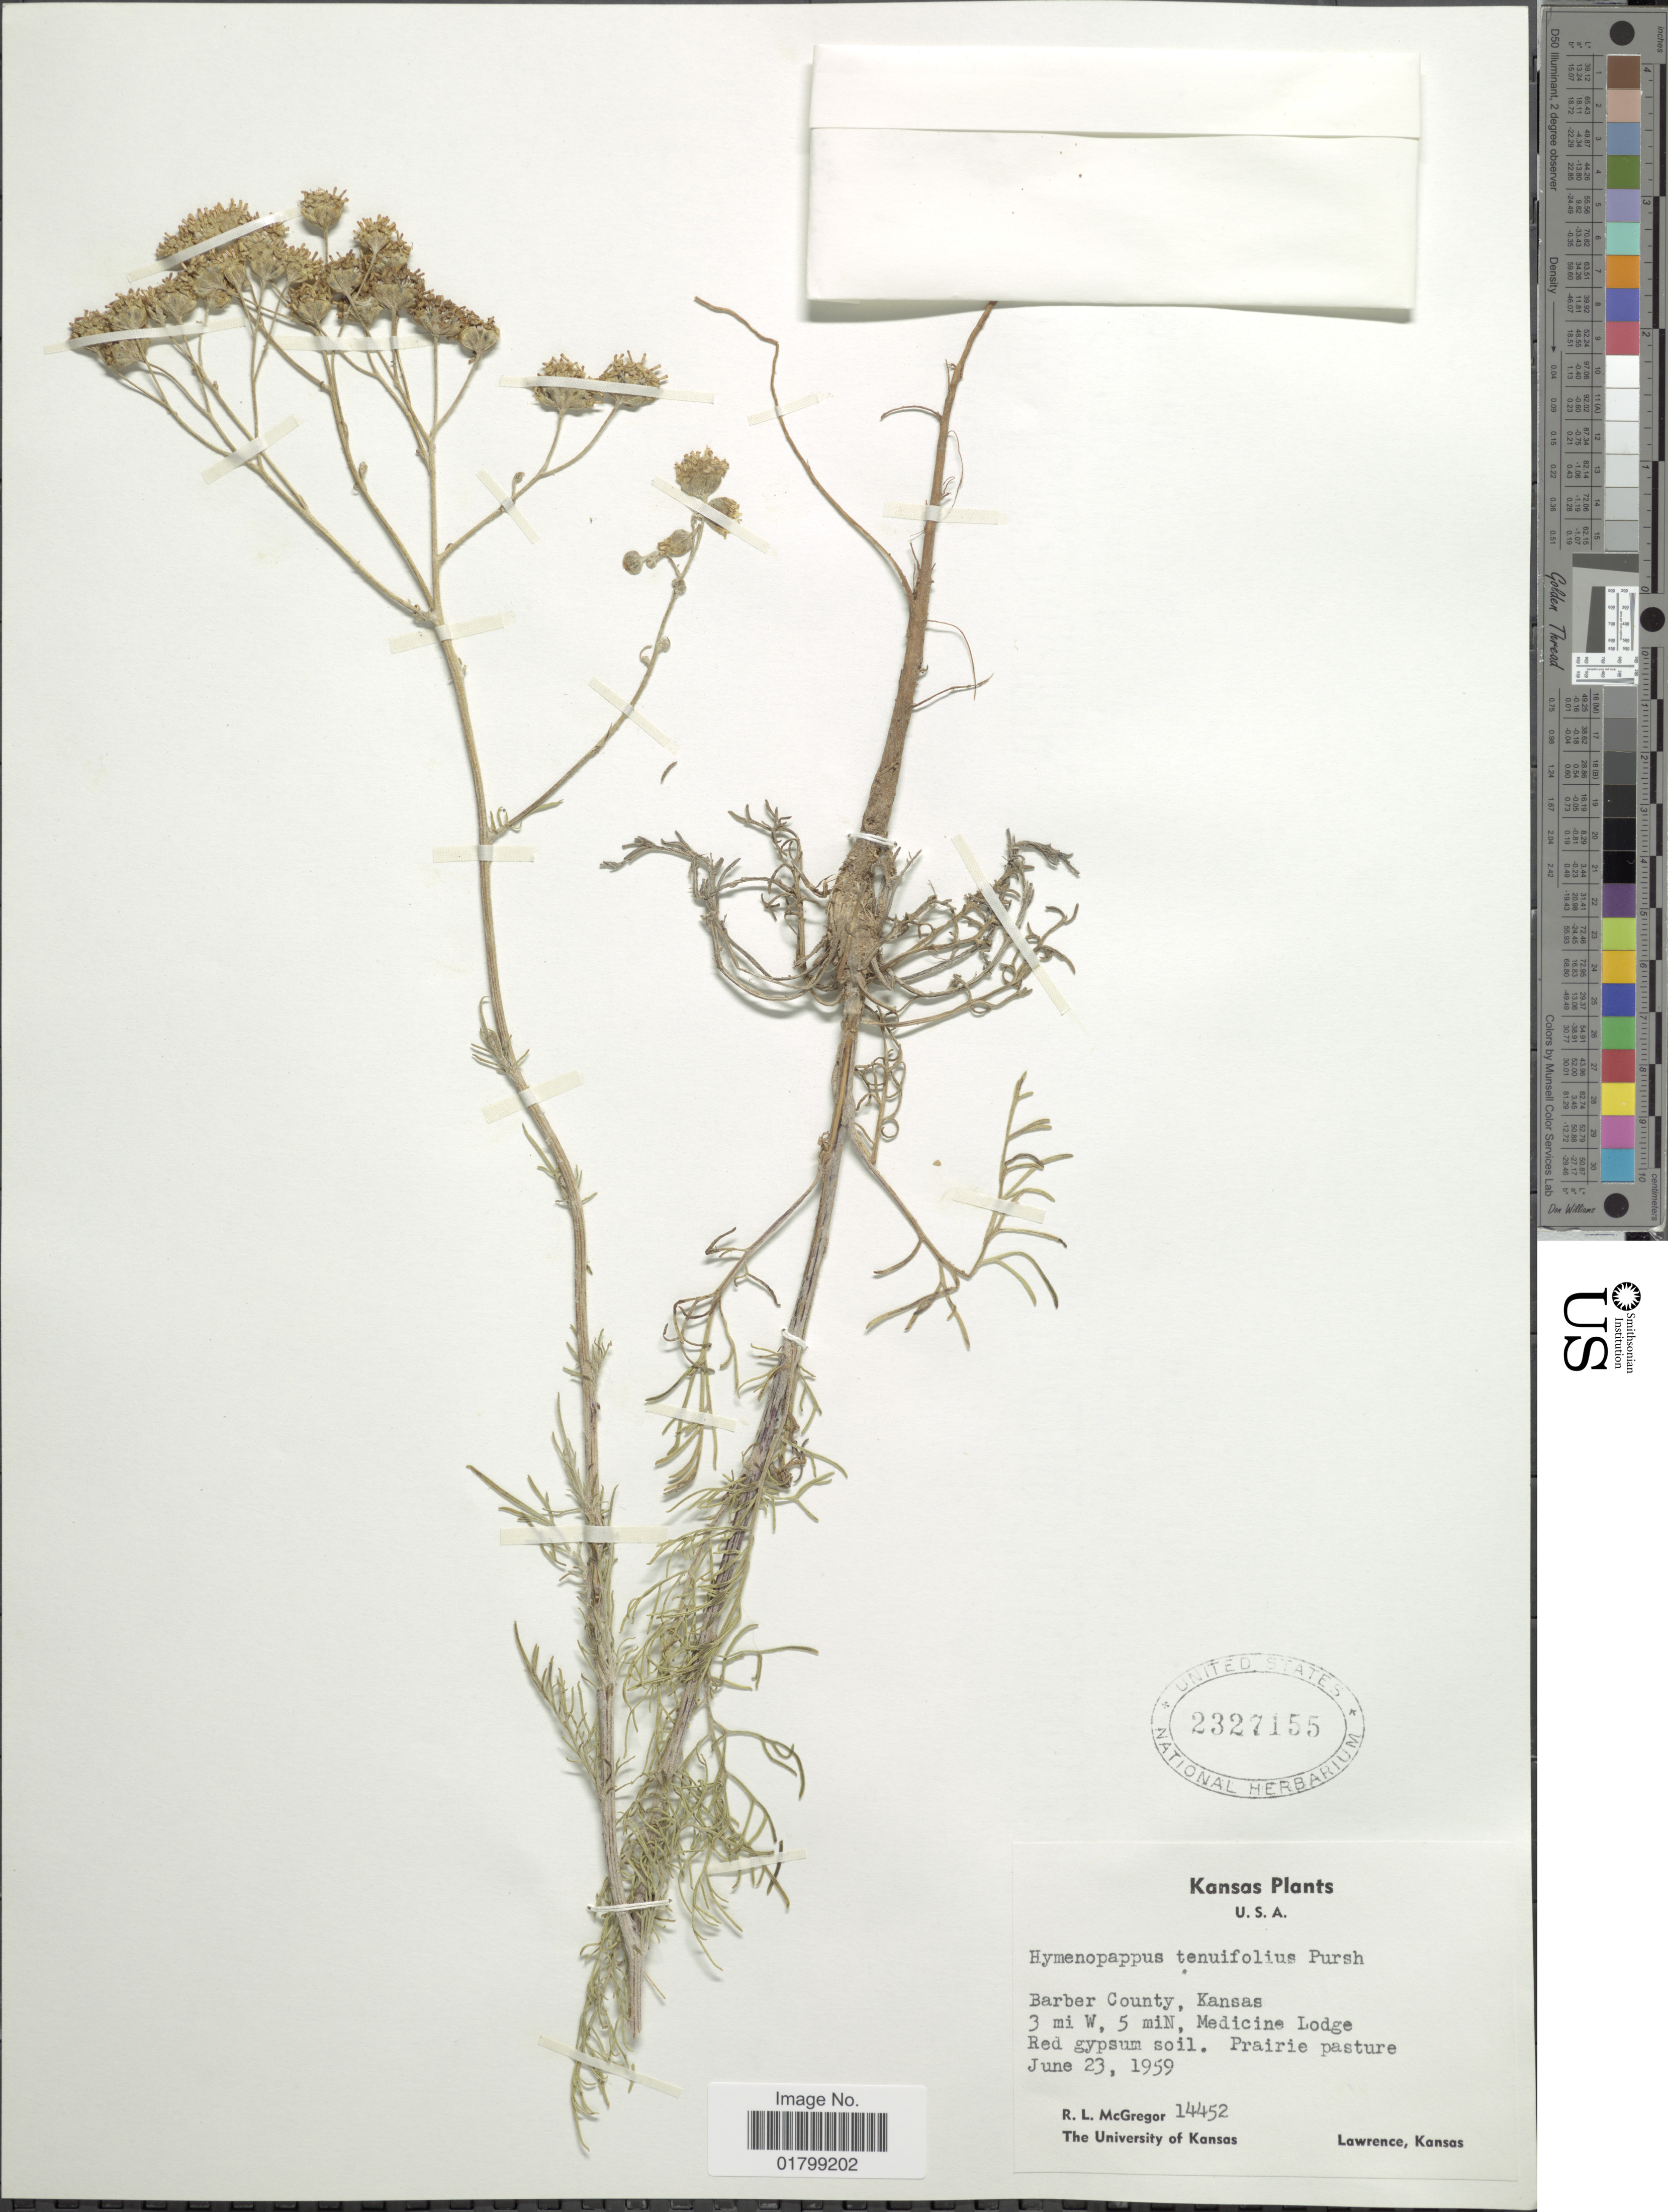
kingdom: Plantae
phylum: Tracheophyta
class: Magnoliopsida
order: Asterales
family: Asteraceae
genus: Hymenopappus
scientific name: Hymenopappus tenuifolius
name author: Pursh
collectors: R. McGregor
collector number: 14452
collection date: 1959-06-23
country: United States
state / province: Kansas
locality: Barber County, 3 mi W, 5 min, Medicine Lodge Red gypsum soil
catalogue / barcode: US 2327155